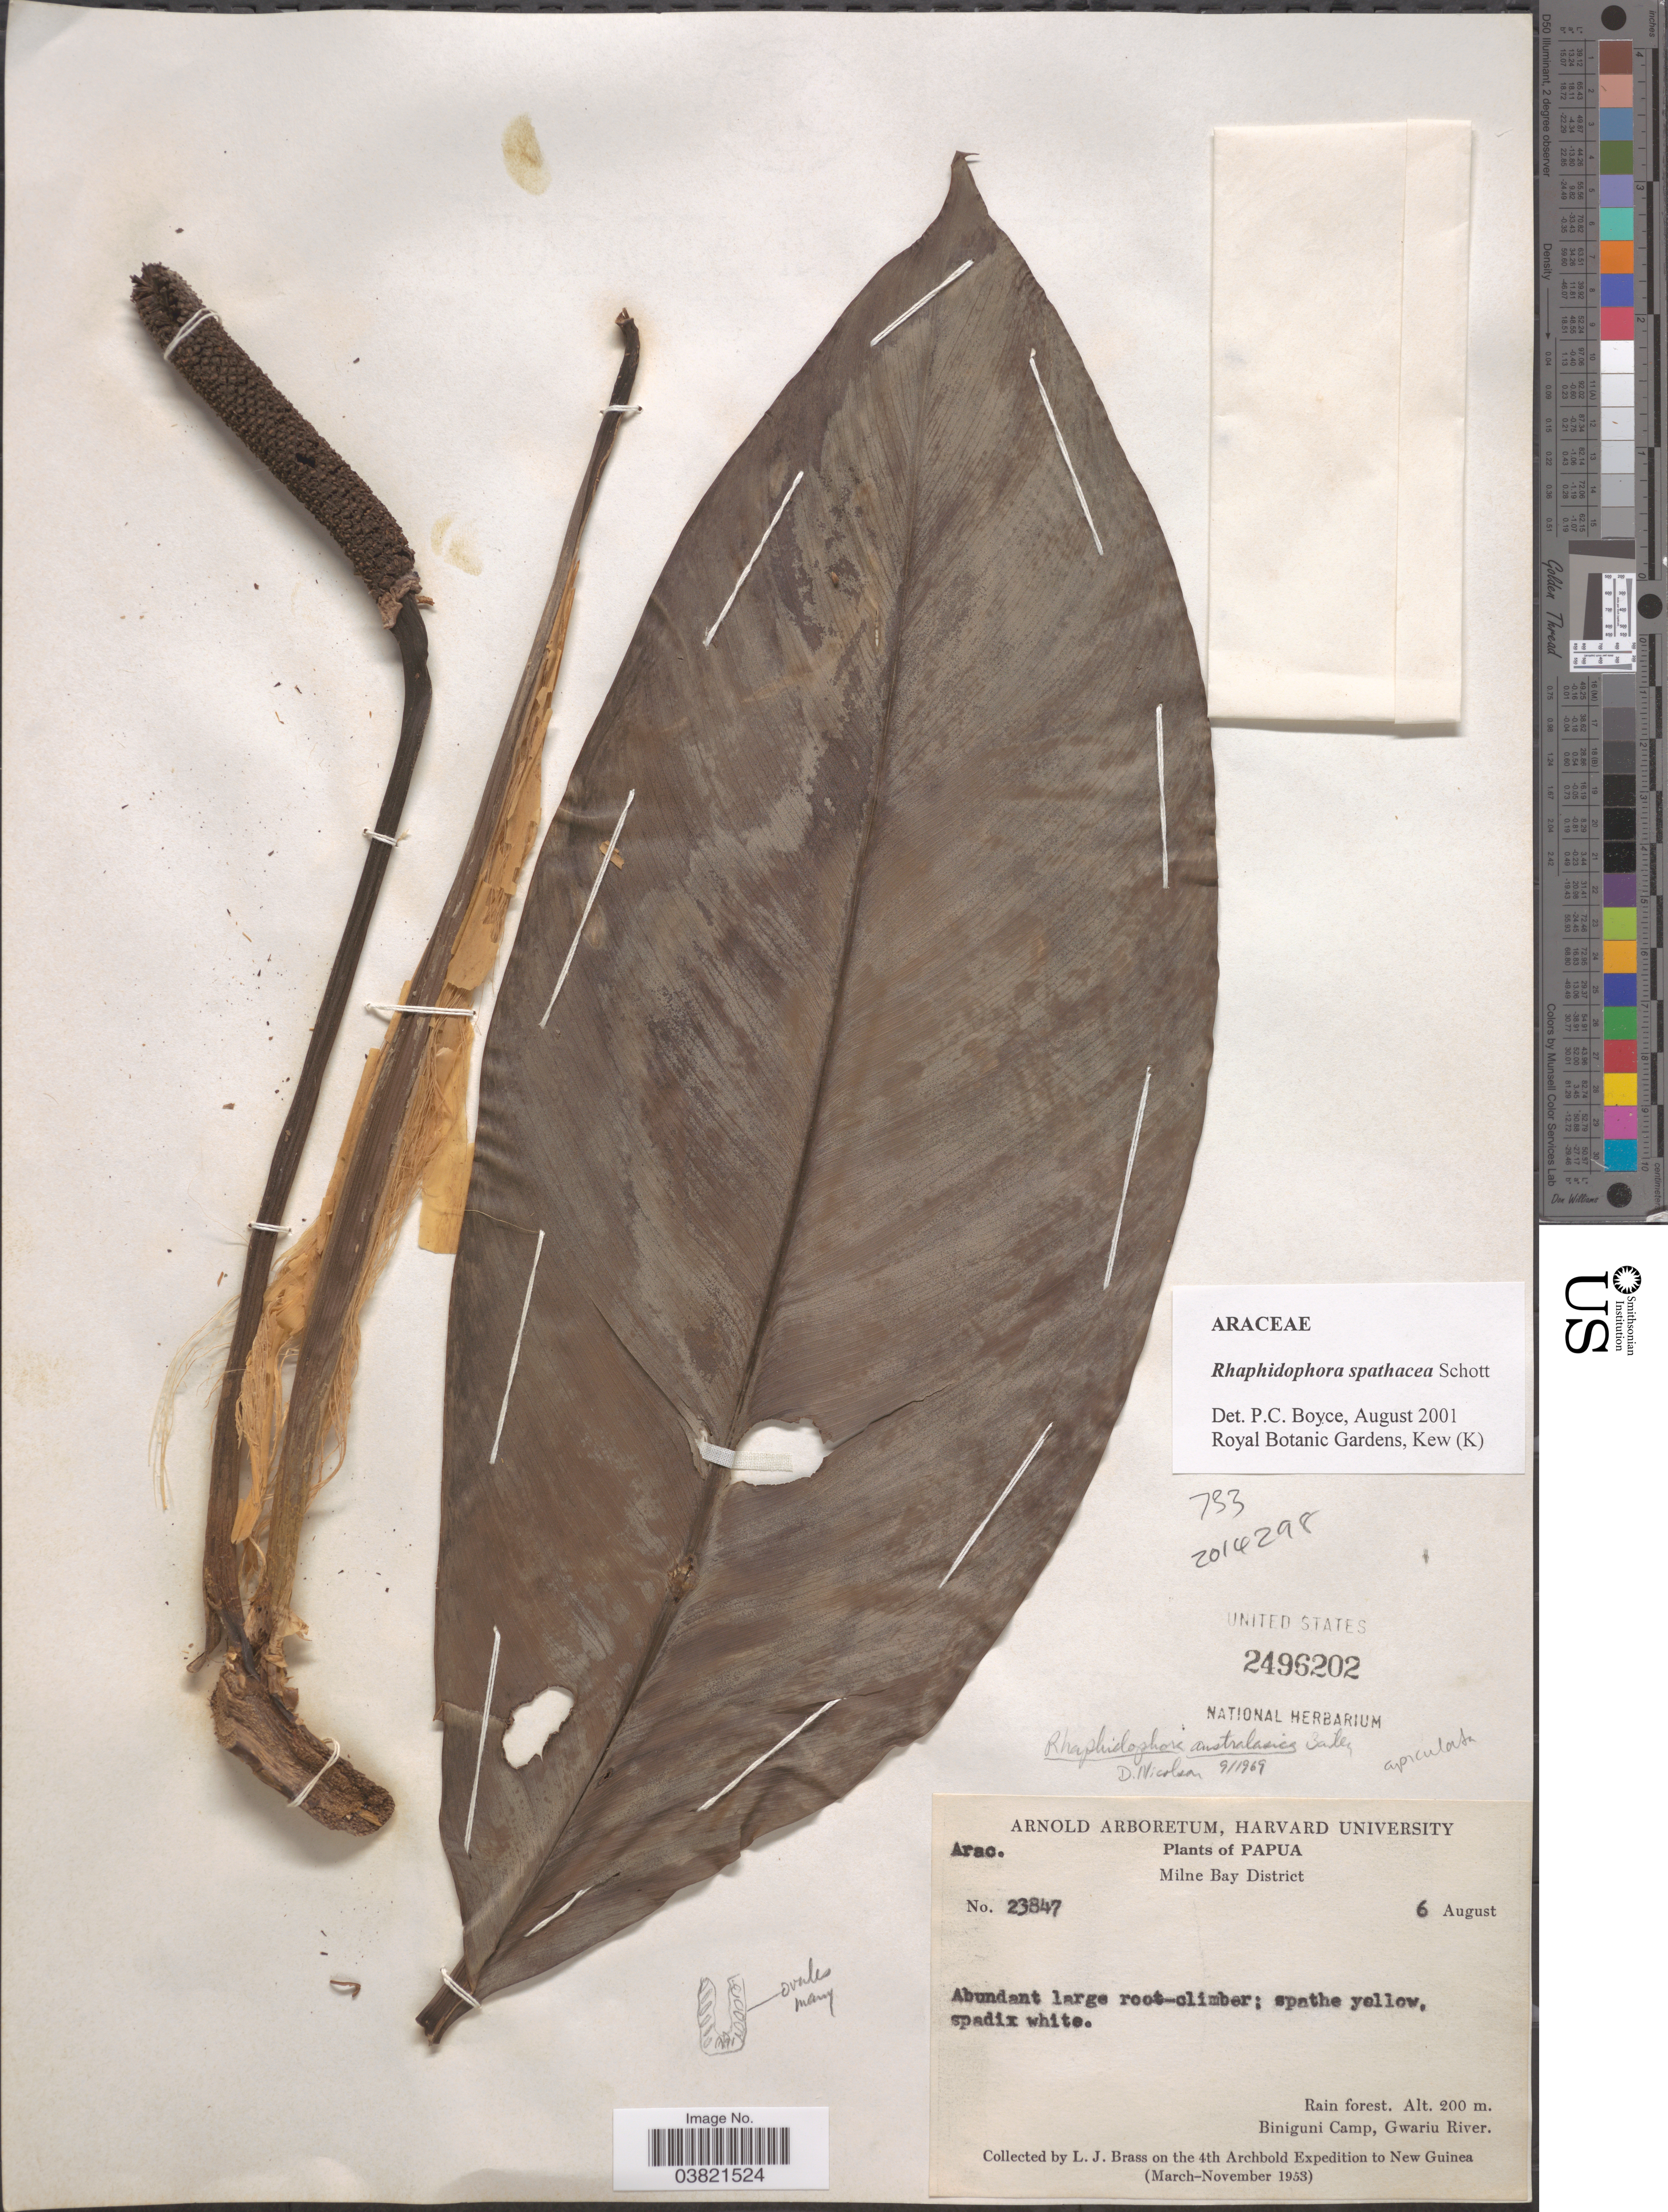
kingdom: Plantae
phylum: Tracheophyta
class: Liliopsida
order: Alismatales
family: Araceae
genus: Rhaphidophora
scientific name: Rhaphidophora spathacea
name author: Schott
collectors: L. J. Brass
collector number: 23847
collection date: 1953-08-06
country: Papua New Guinea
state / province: Milne Bay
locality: Papua, Milne Bay District. Biniguni Camp, Gwariu River. New Guinea.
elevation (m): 200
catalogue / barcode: US 2496202